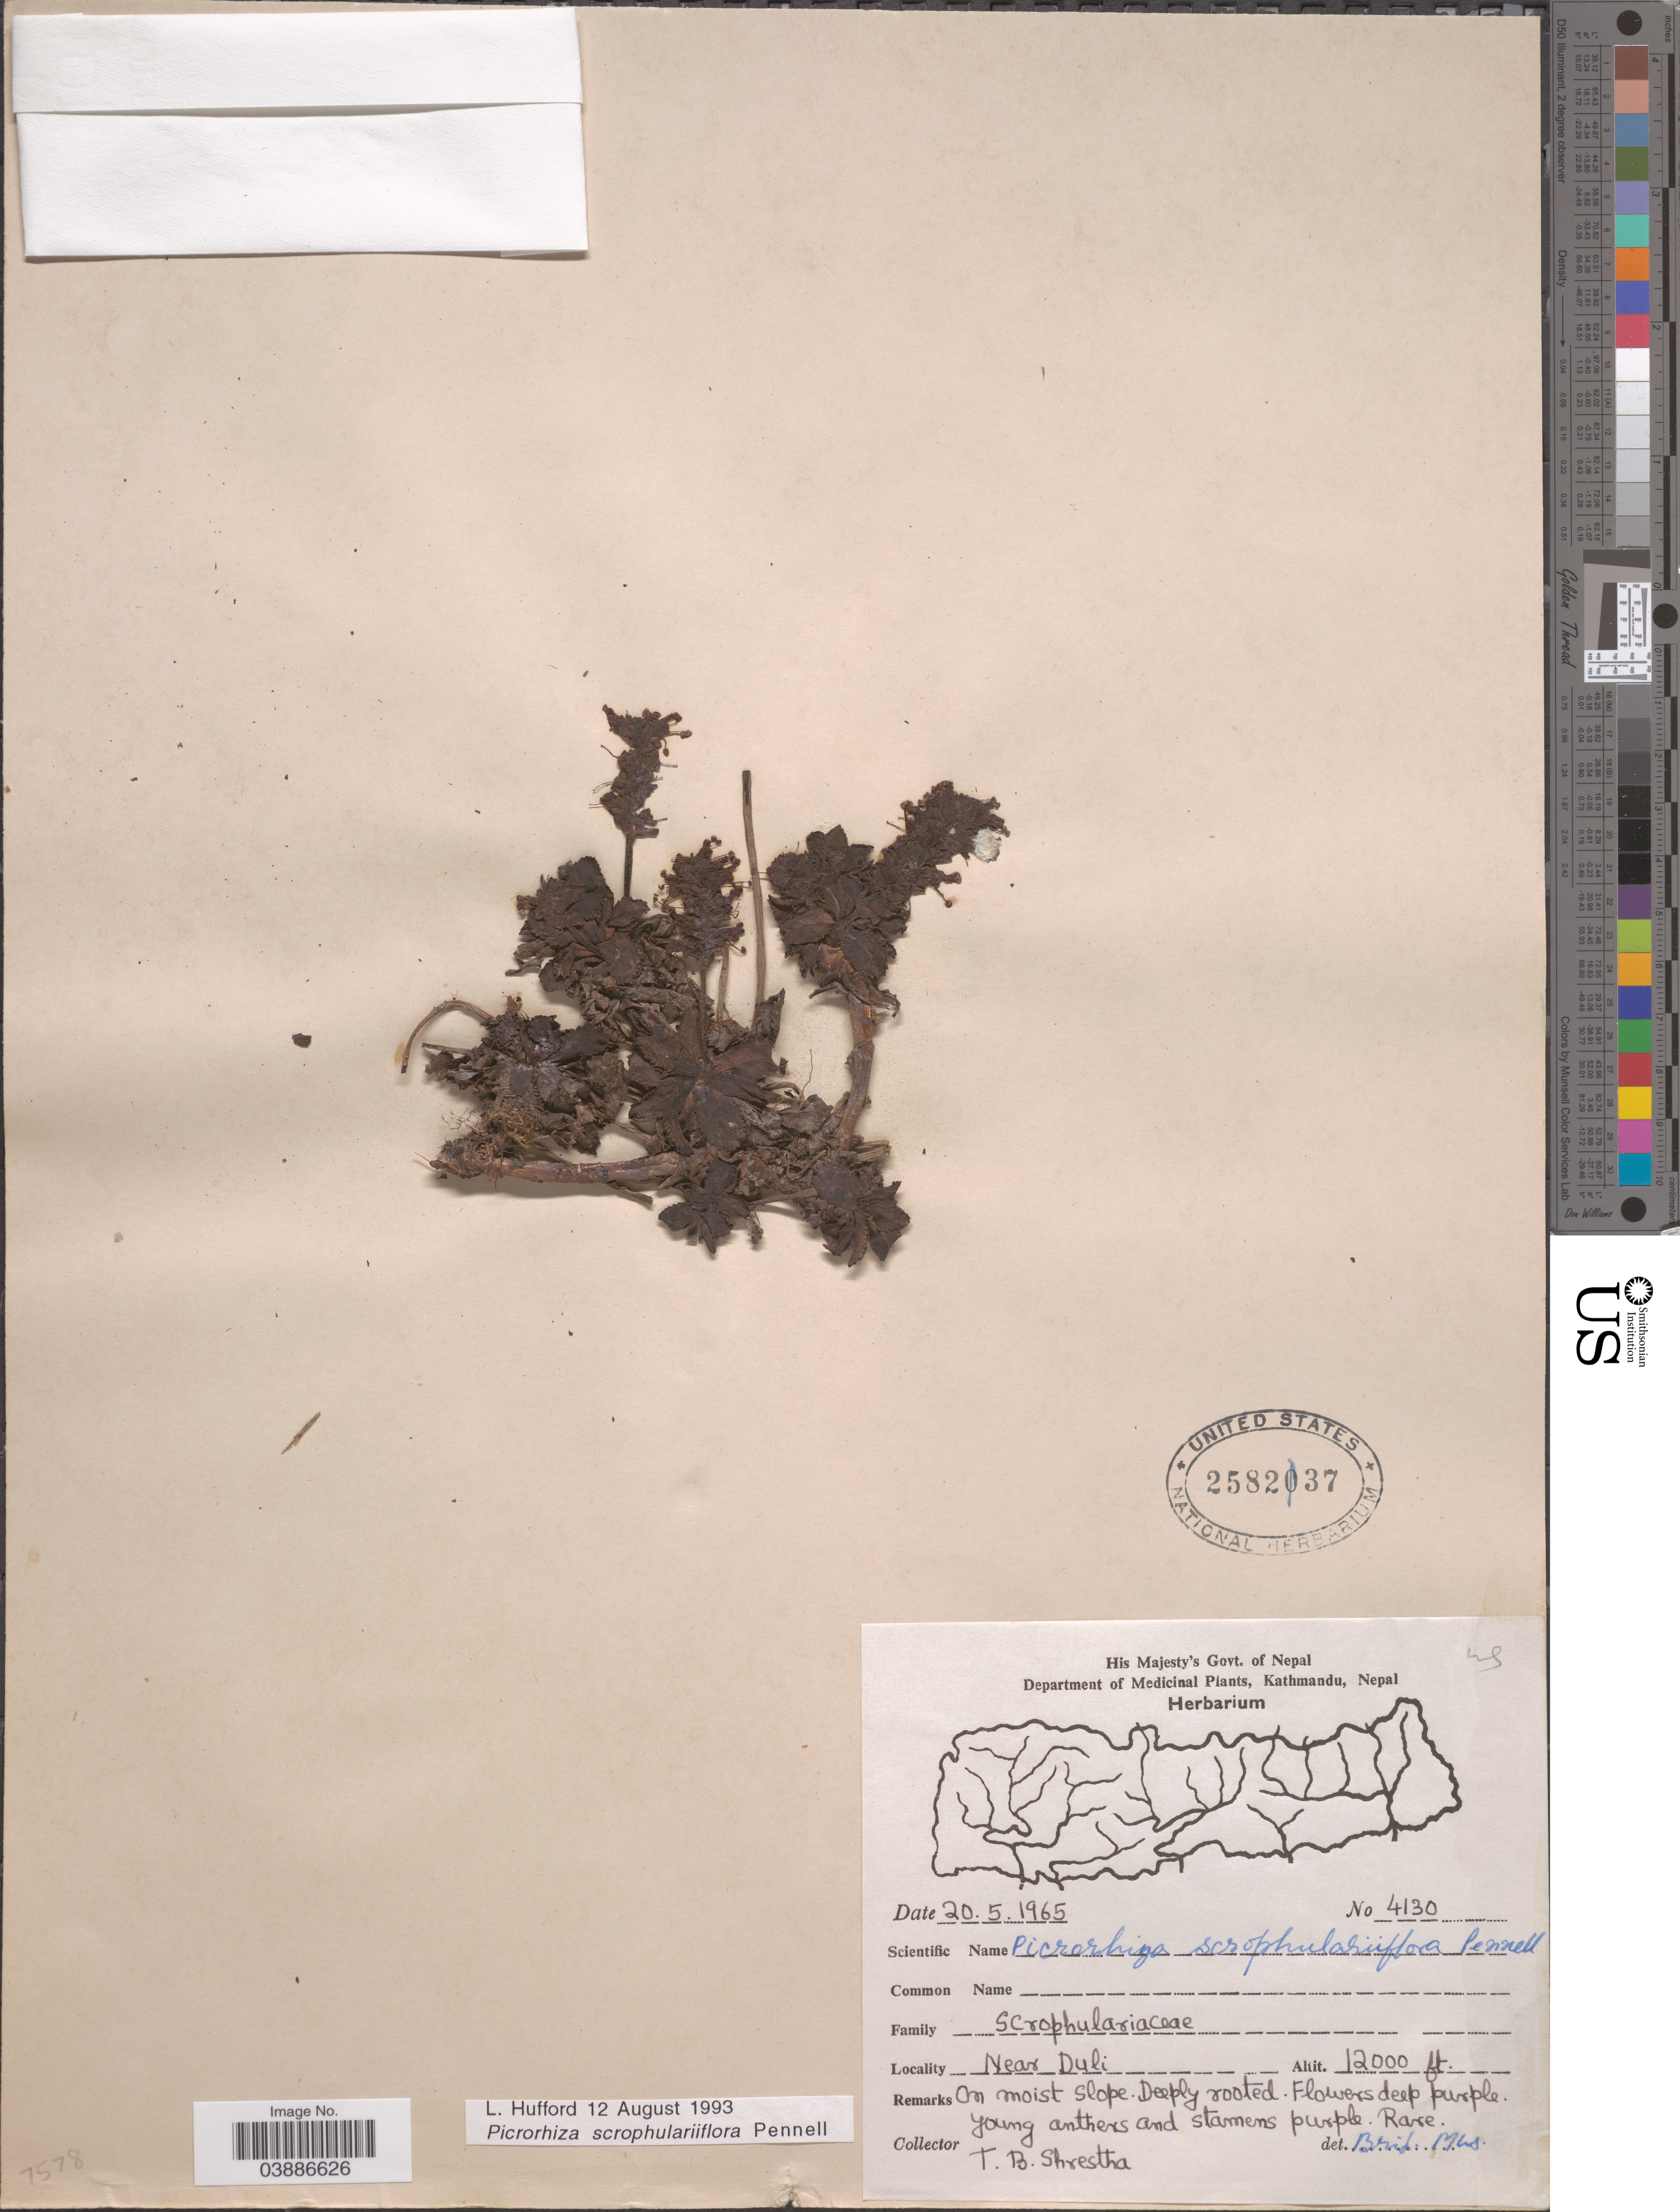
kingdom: Plantae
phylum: Tracheophyta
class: Magnoliopsida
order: Lamiales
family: Plantaginaceae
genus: Picrorhiza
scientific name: Picrorhiza scrophulariiflora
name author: Pennell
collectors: T. B. Shrestha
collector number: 4130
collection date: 1965-05-20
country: Nepal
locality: Near Duli.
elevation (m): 3658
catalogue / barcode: US 2582137